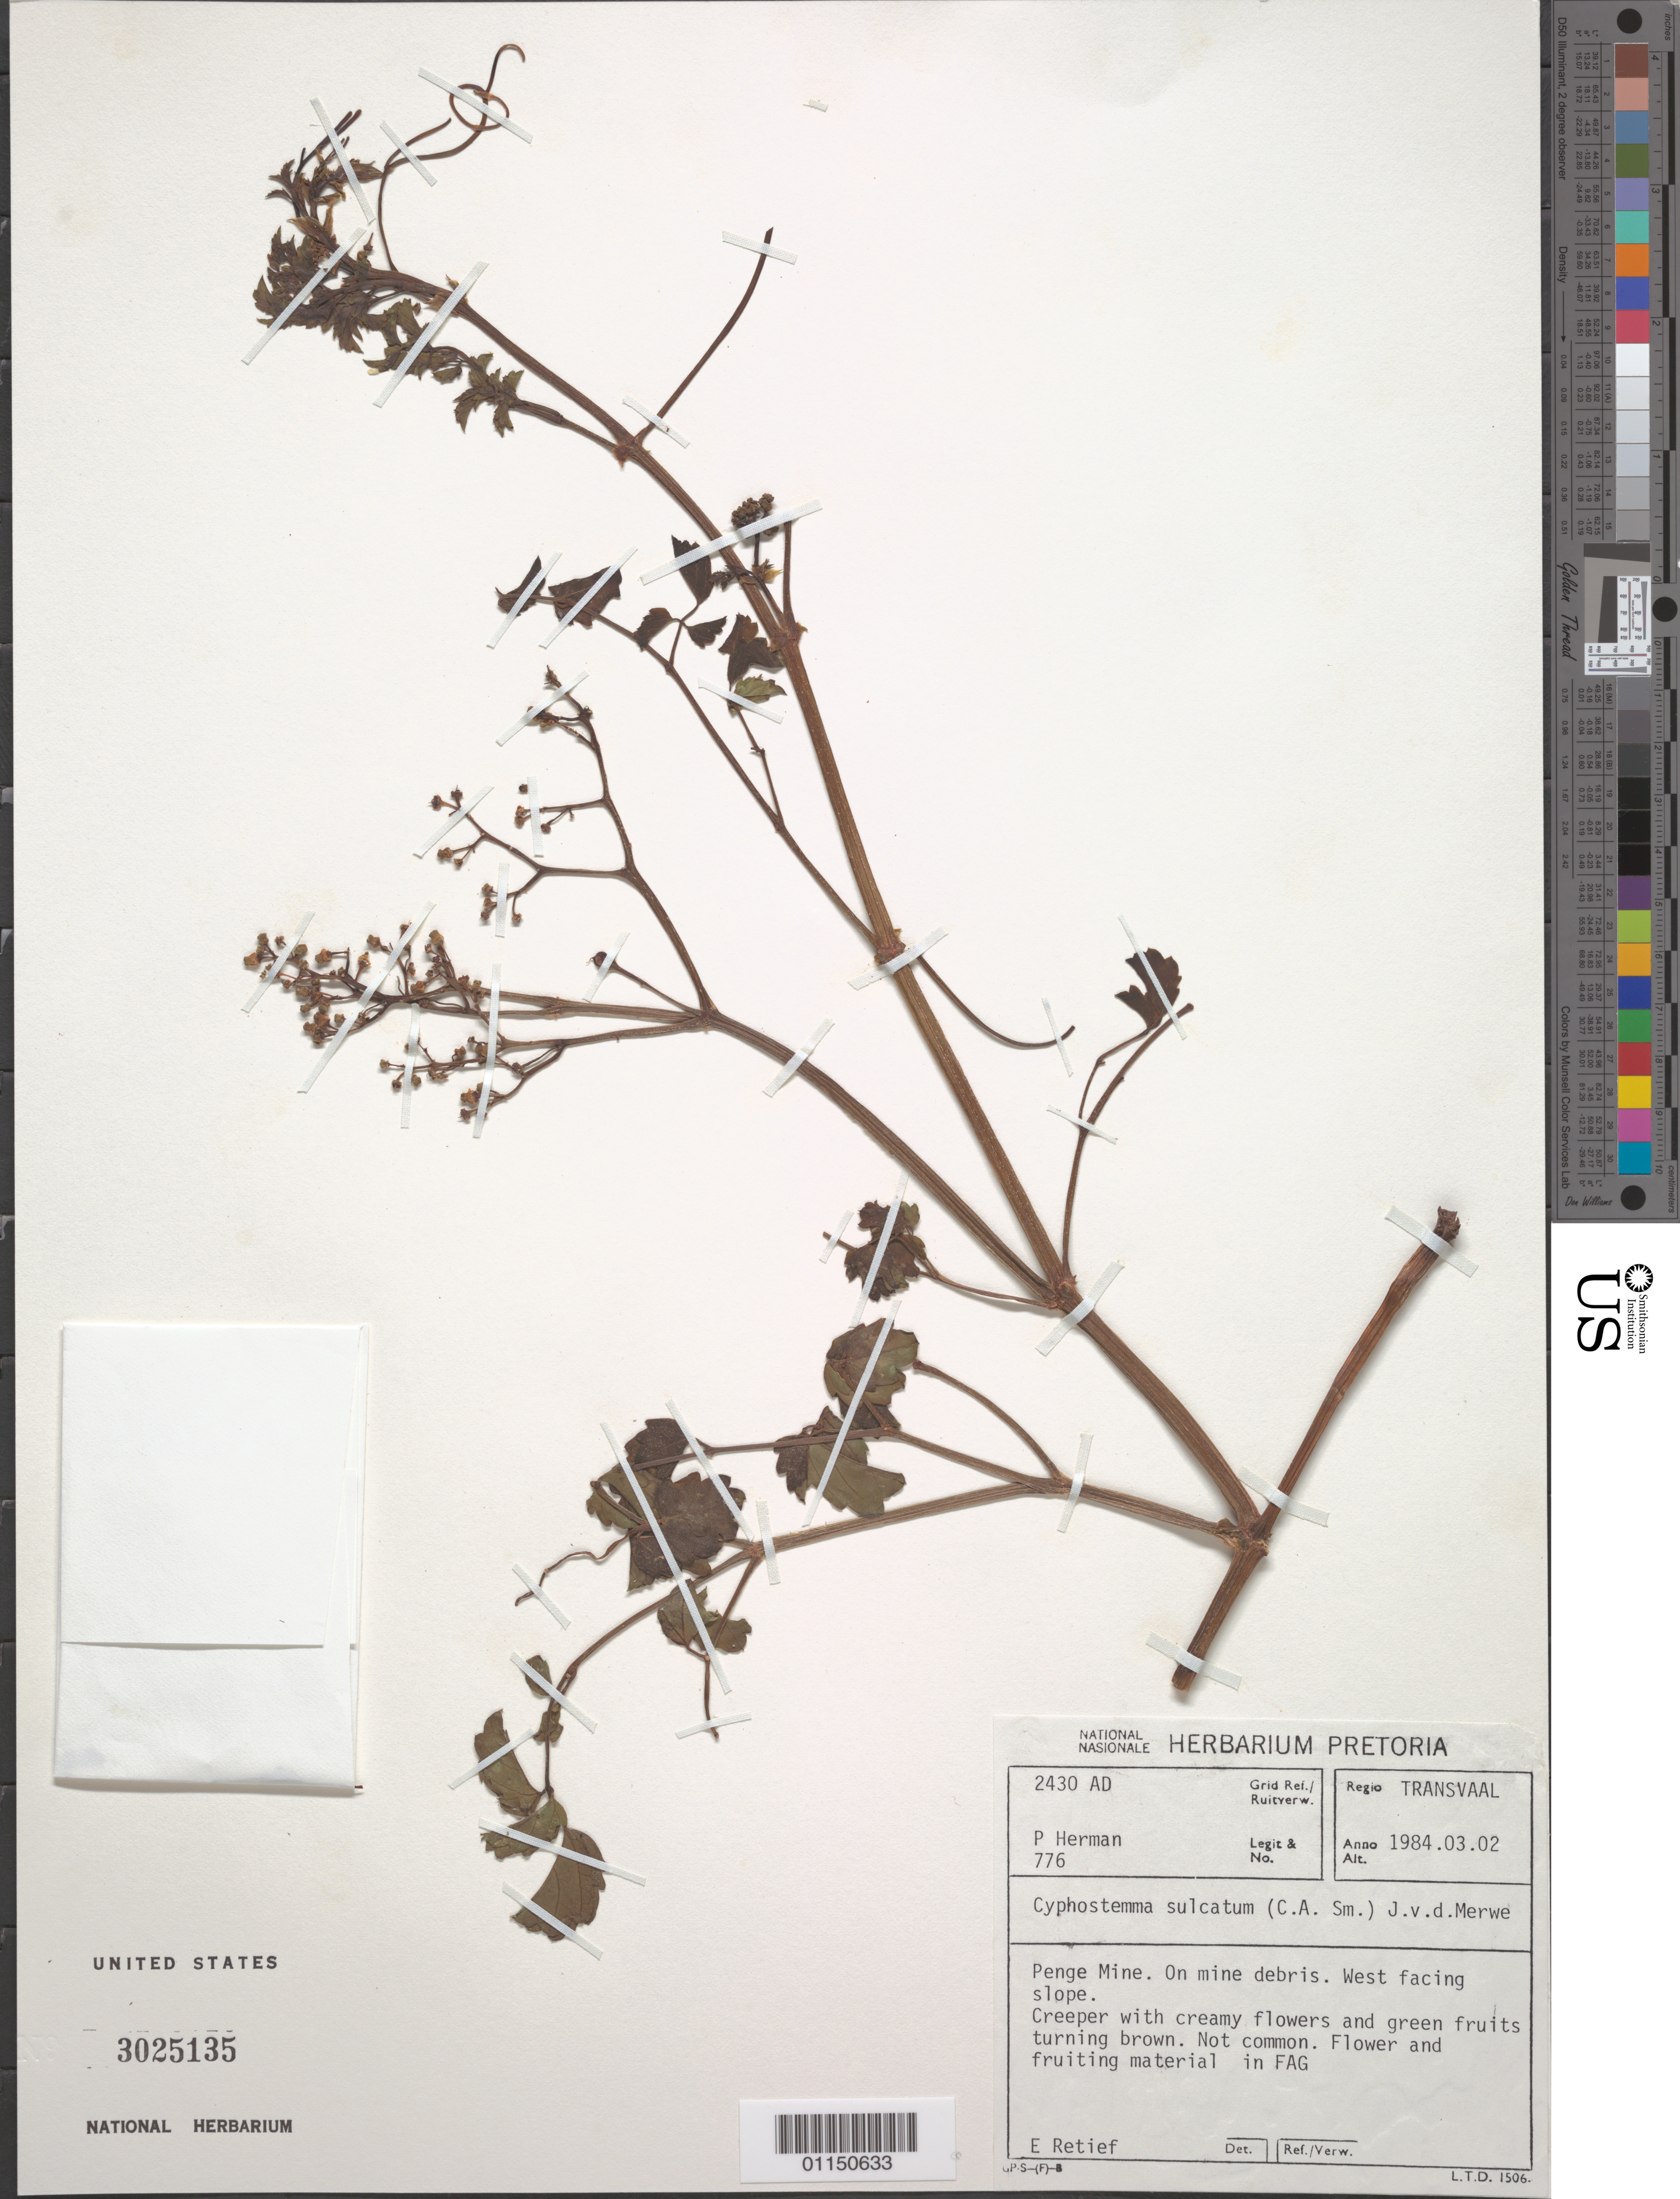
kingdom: Plantae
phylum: Tracheophyta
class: Magnoliopsida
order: Vitales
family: Vitaceae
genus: Cyphostemma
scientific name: Cyphostemma sulcatum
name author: (C.A. Sm.) J.J.M. Van der Merwe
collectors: P. Herman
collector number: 776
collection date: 1984-02-03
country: South Africa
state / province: Limpopo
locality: Penge Mine. On mine debris. W facing slope. Transvaal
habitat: Creeper. Not common.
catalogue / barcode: US 3025135